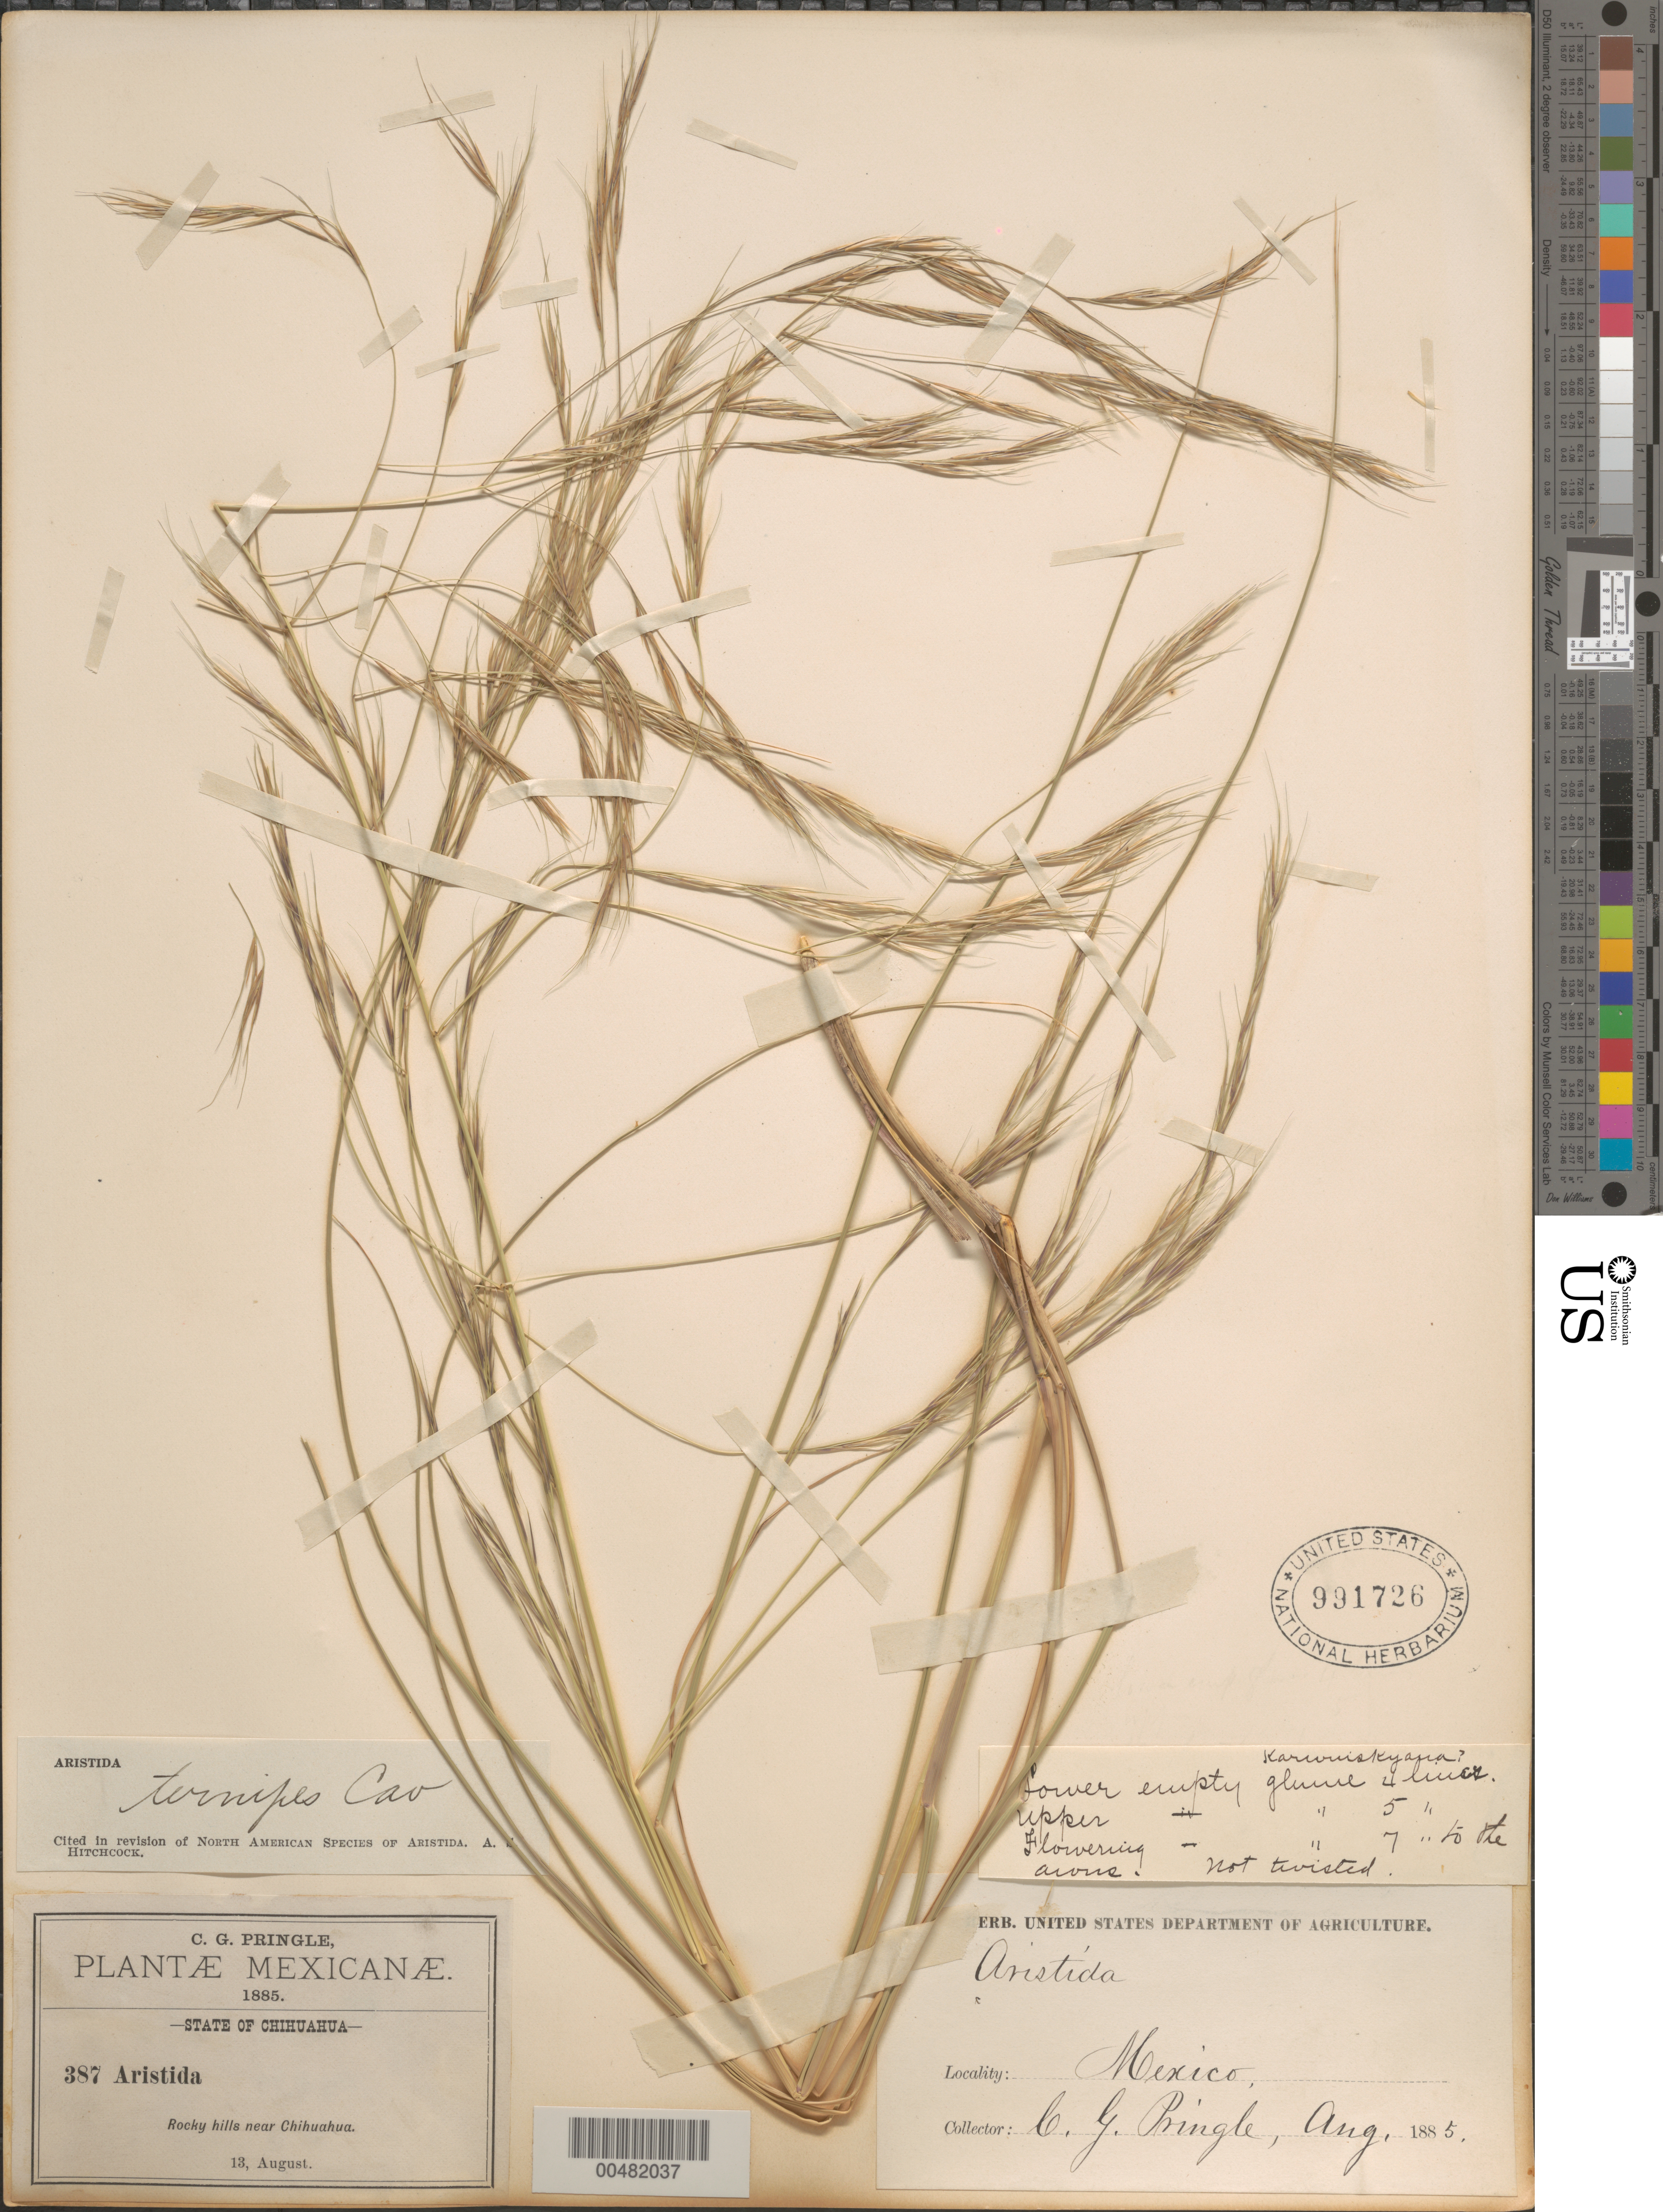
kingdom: Plantae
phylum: Tracheophyta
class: Liliopsida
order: Poales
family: Poaceae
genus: Aristida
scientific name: Aristida ternipes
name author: Cav.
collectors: C. G. Pringle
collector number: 387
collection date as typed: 13 Aug 1885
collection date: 1885-08-13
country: Mexico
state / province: Chihuahua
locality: Near Chihuahua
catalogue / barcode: US 991726